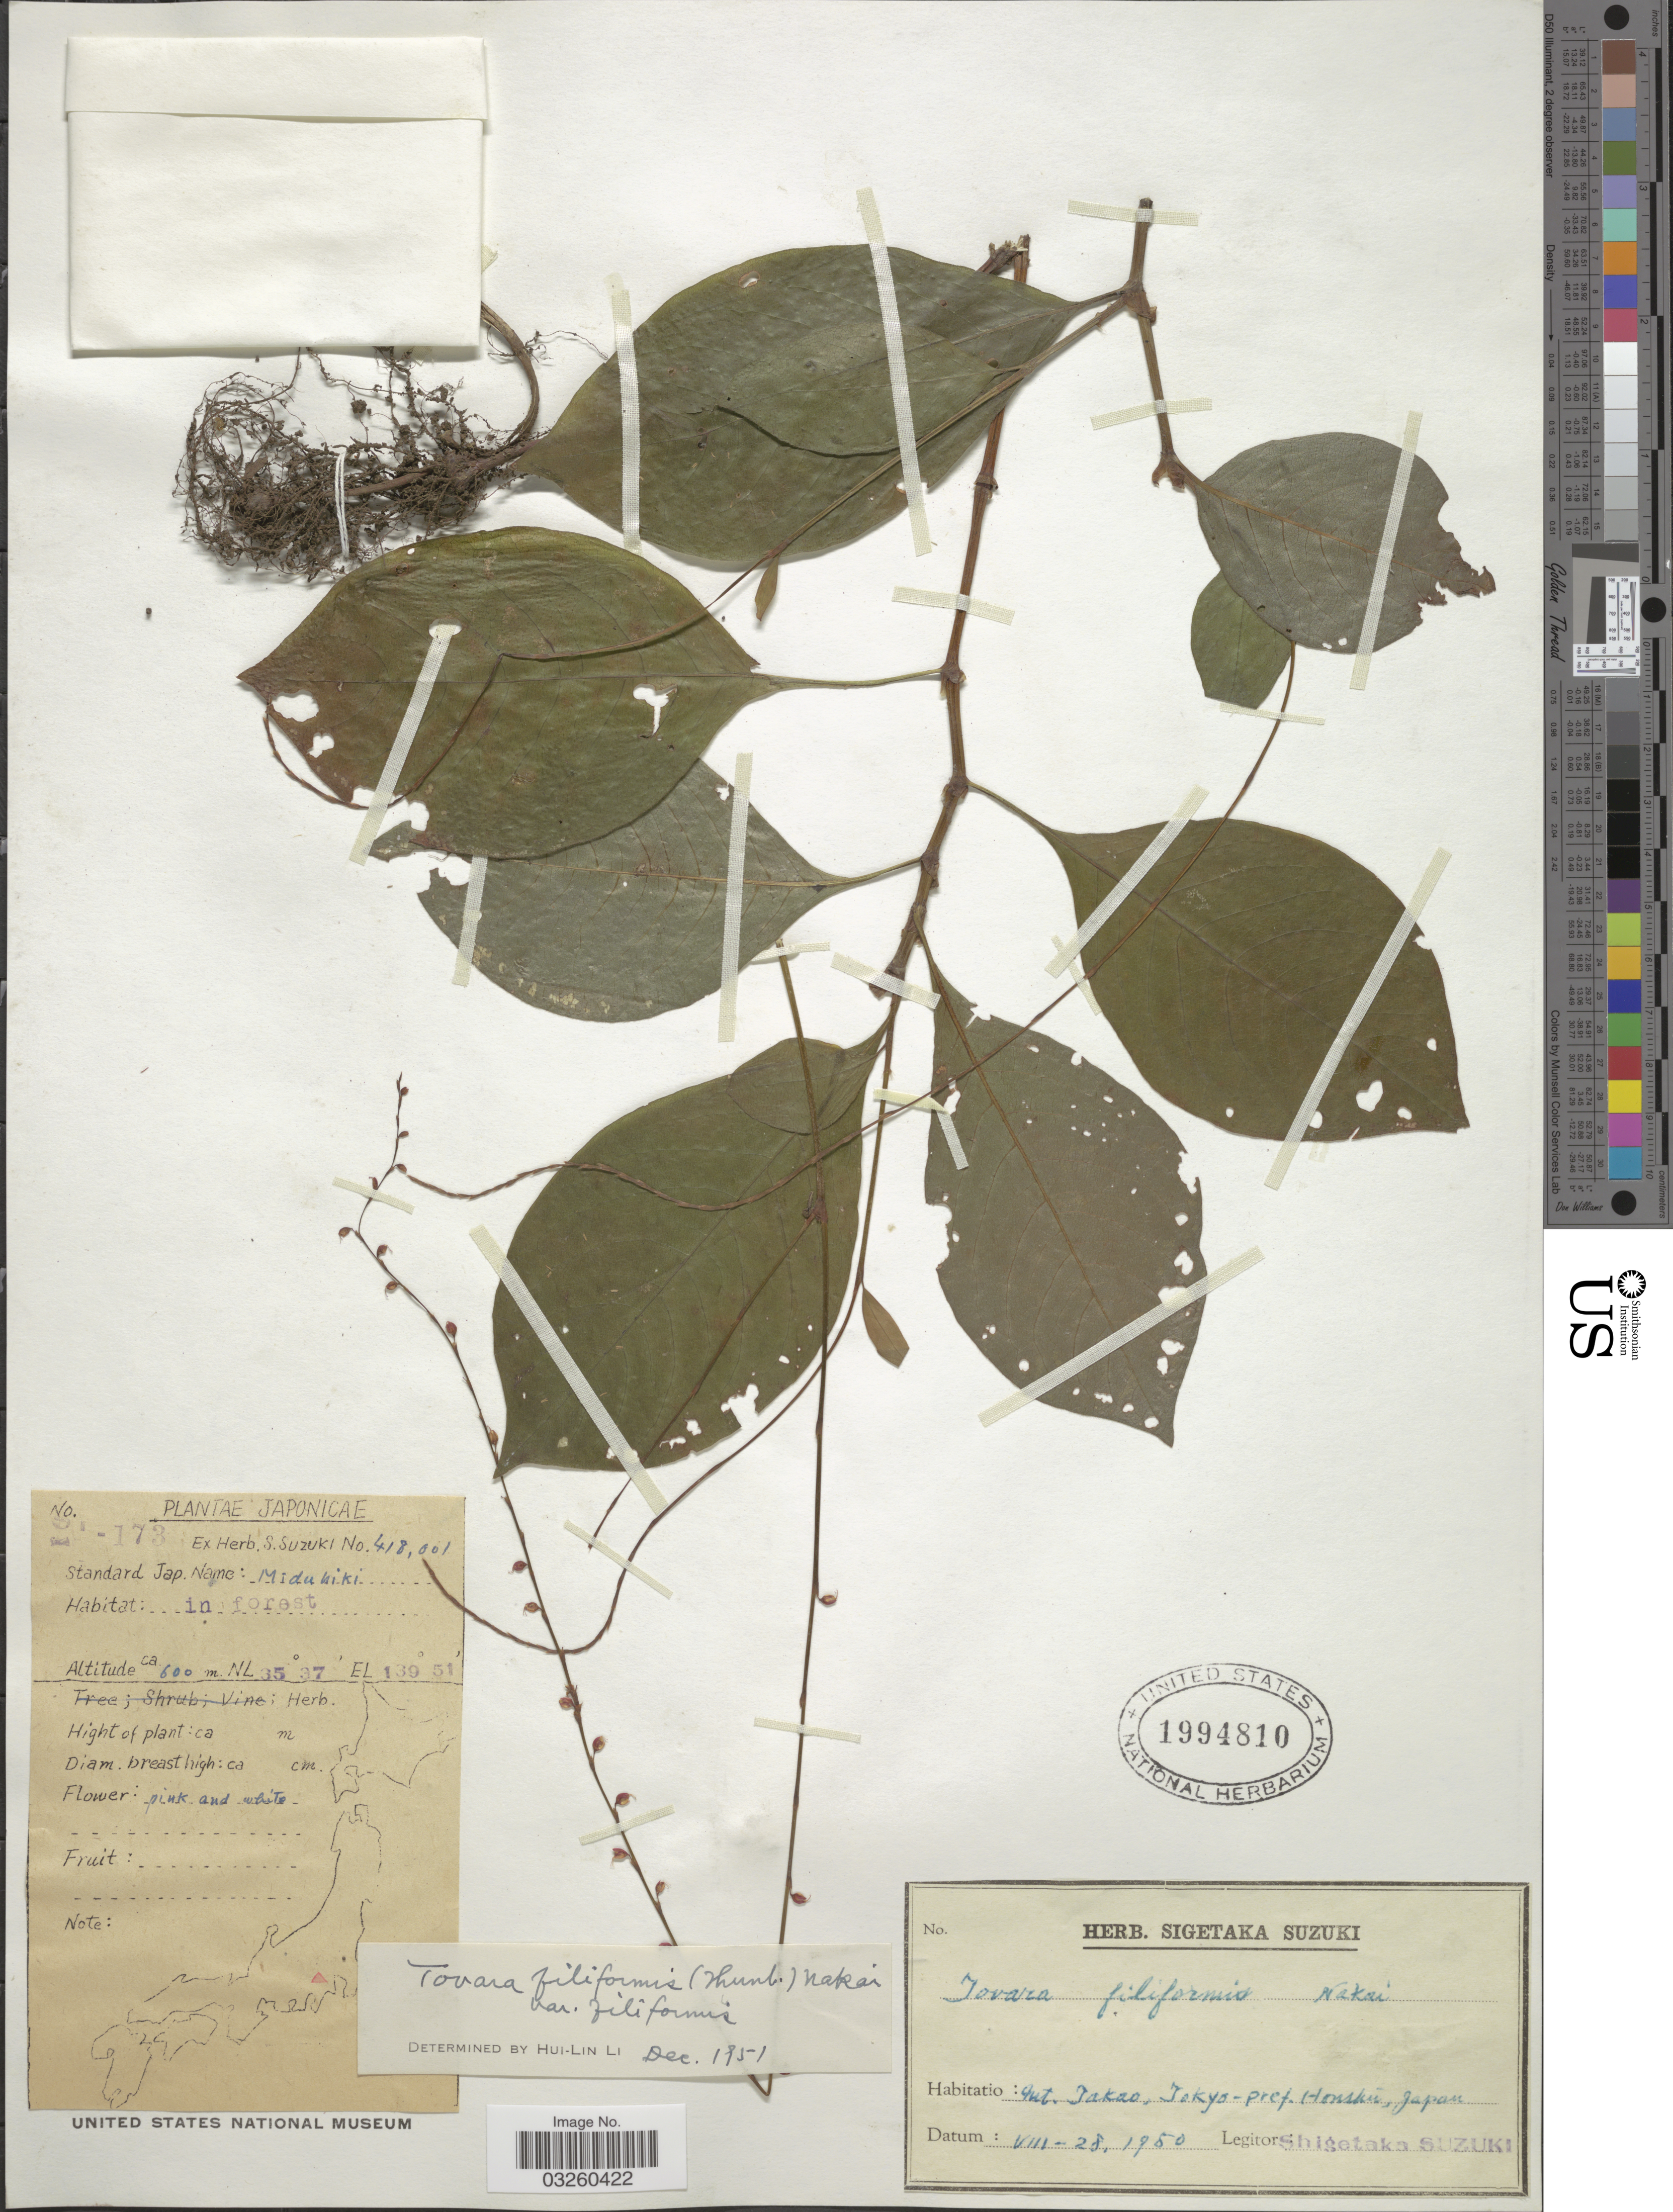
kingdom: Plantae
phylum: Tracheophyta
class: Magnoliopsida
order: Caryophyllales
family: Polygonaceae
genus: Persicaria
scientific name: Persicaria filiformis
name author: (Thunb.) Nakai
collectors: S. Suzuki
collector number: SI-173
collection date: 1950-08-28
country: Japan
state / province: Tokyo, Federal City of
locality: Mt. Takao, Tokyo-pref. Honshü.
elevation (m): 600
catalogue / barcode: US 1994810